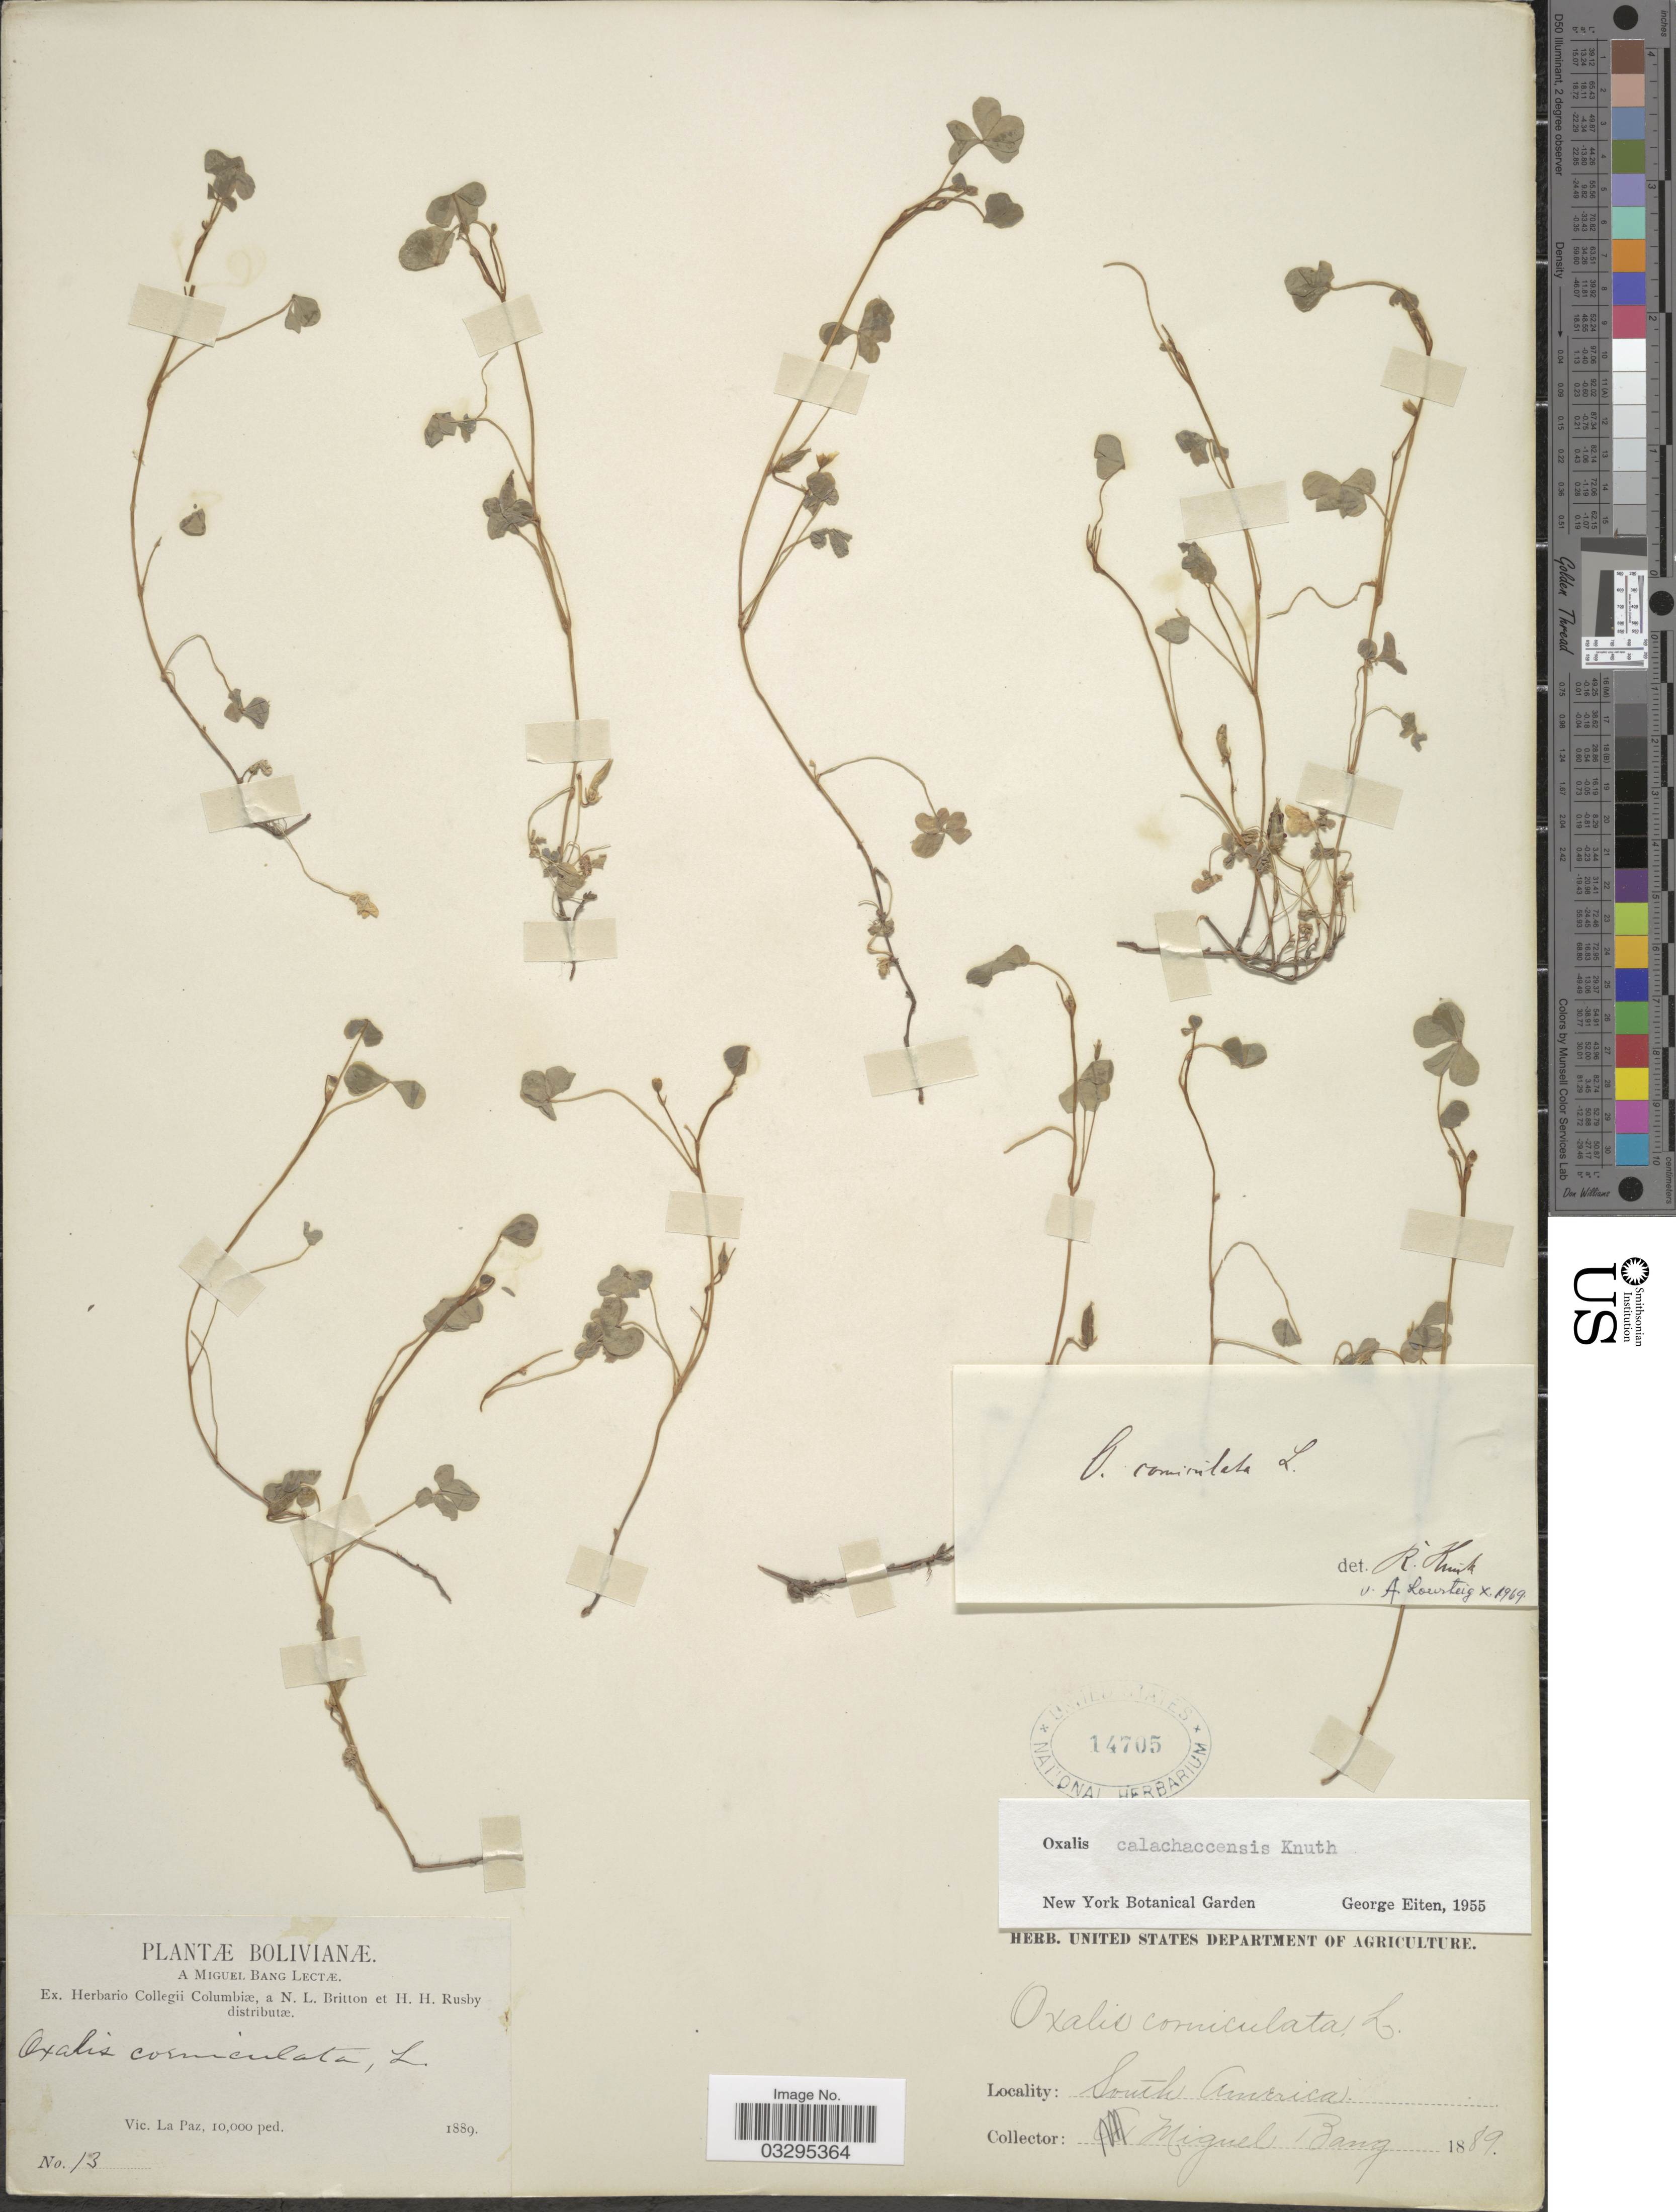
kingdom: Plantae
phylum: Tracheophyta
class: Magnoliopsida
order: Oxalidales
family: Oxalidaceae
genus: Oxalis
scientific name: Oxalis corniculata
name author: L.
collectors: M. Bang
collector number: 13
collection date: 1889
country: Bolivia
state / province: La Paz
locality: Vic La Paz.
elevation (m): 3048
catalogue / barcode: US 14705